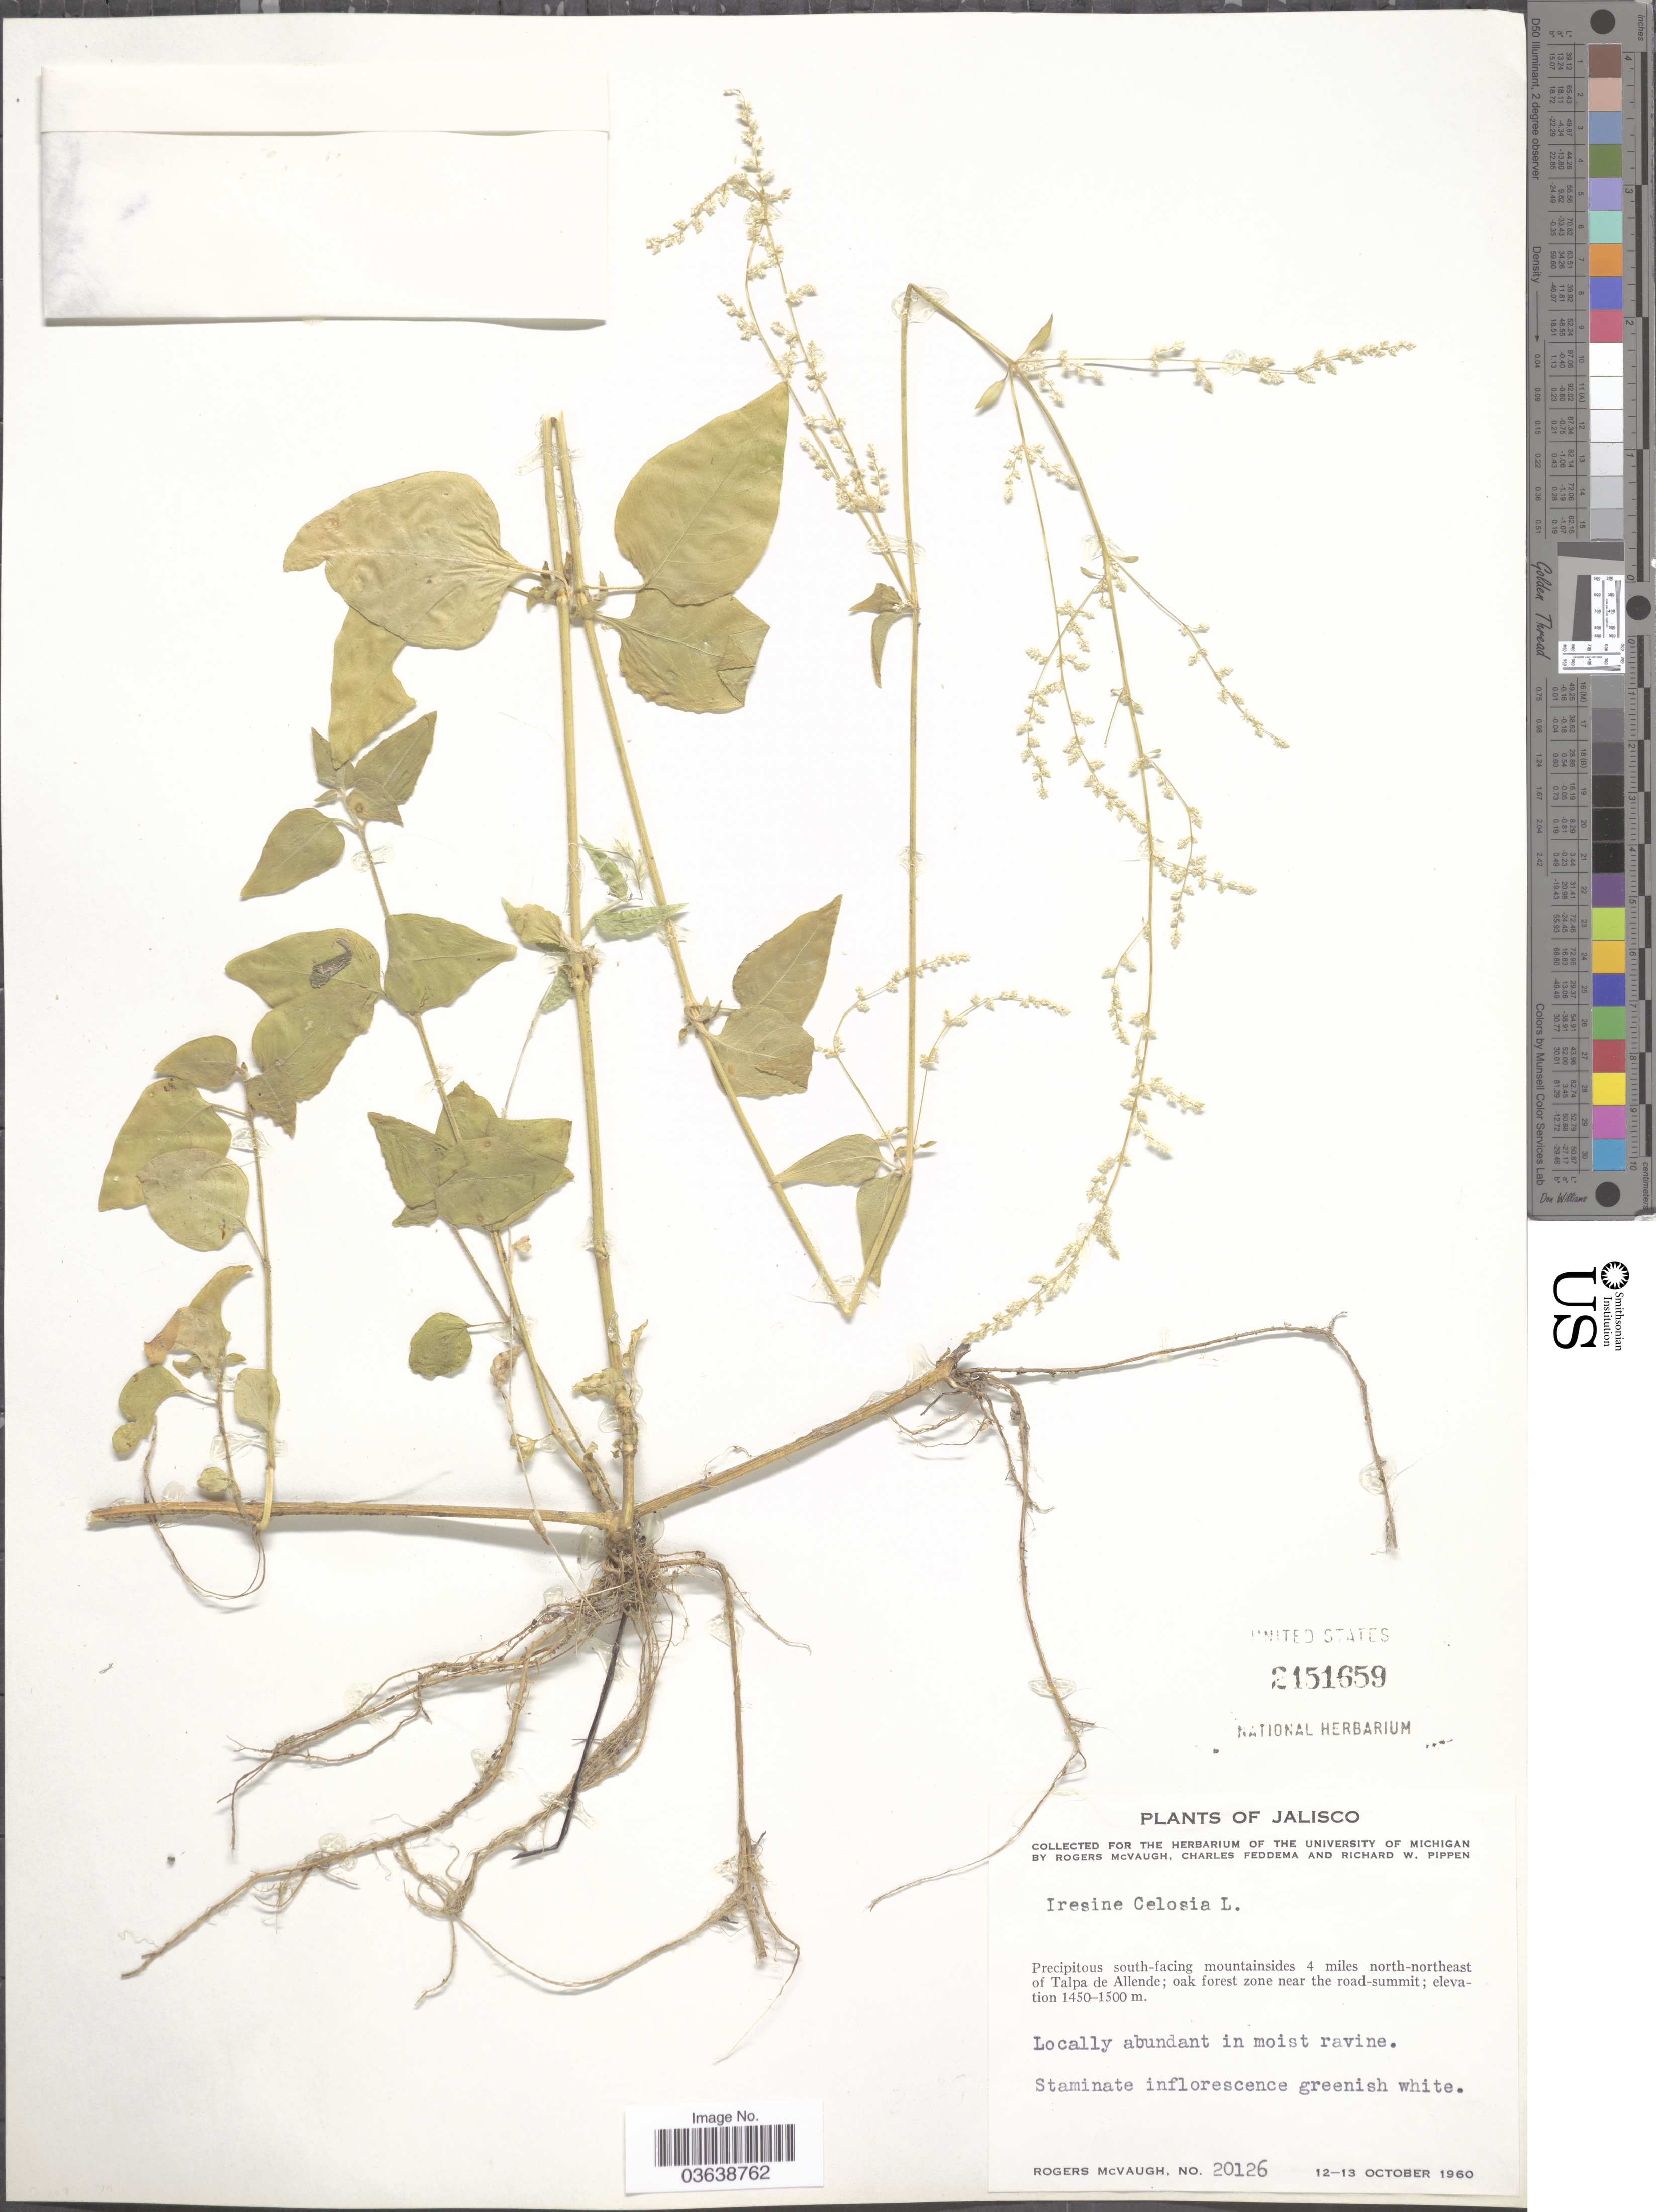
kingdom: Plantae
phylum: Tracheophyta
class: Magnoliopsida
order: Caryophyllales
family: Amaranthaceae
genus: Iresine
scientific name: Iresine celosia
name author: L.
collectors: R. McVaugh, C. Feddema & R. W. Pippen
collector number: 20126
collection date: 1960-10-12/1960-10-13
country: Mexico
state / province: Jalisco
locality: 4 miles north-northeast of Talpa de Allende.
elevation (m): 1450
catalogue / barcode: US 2151659